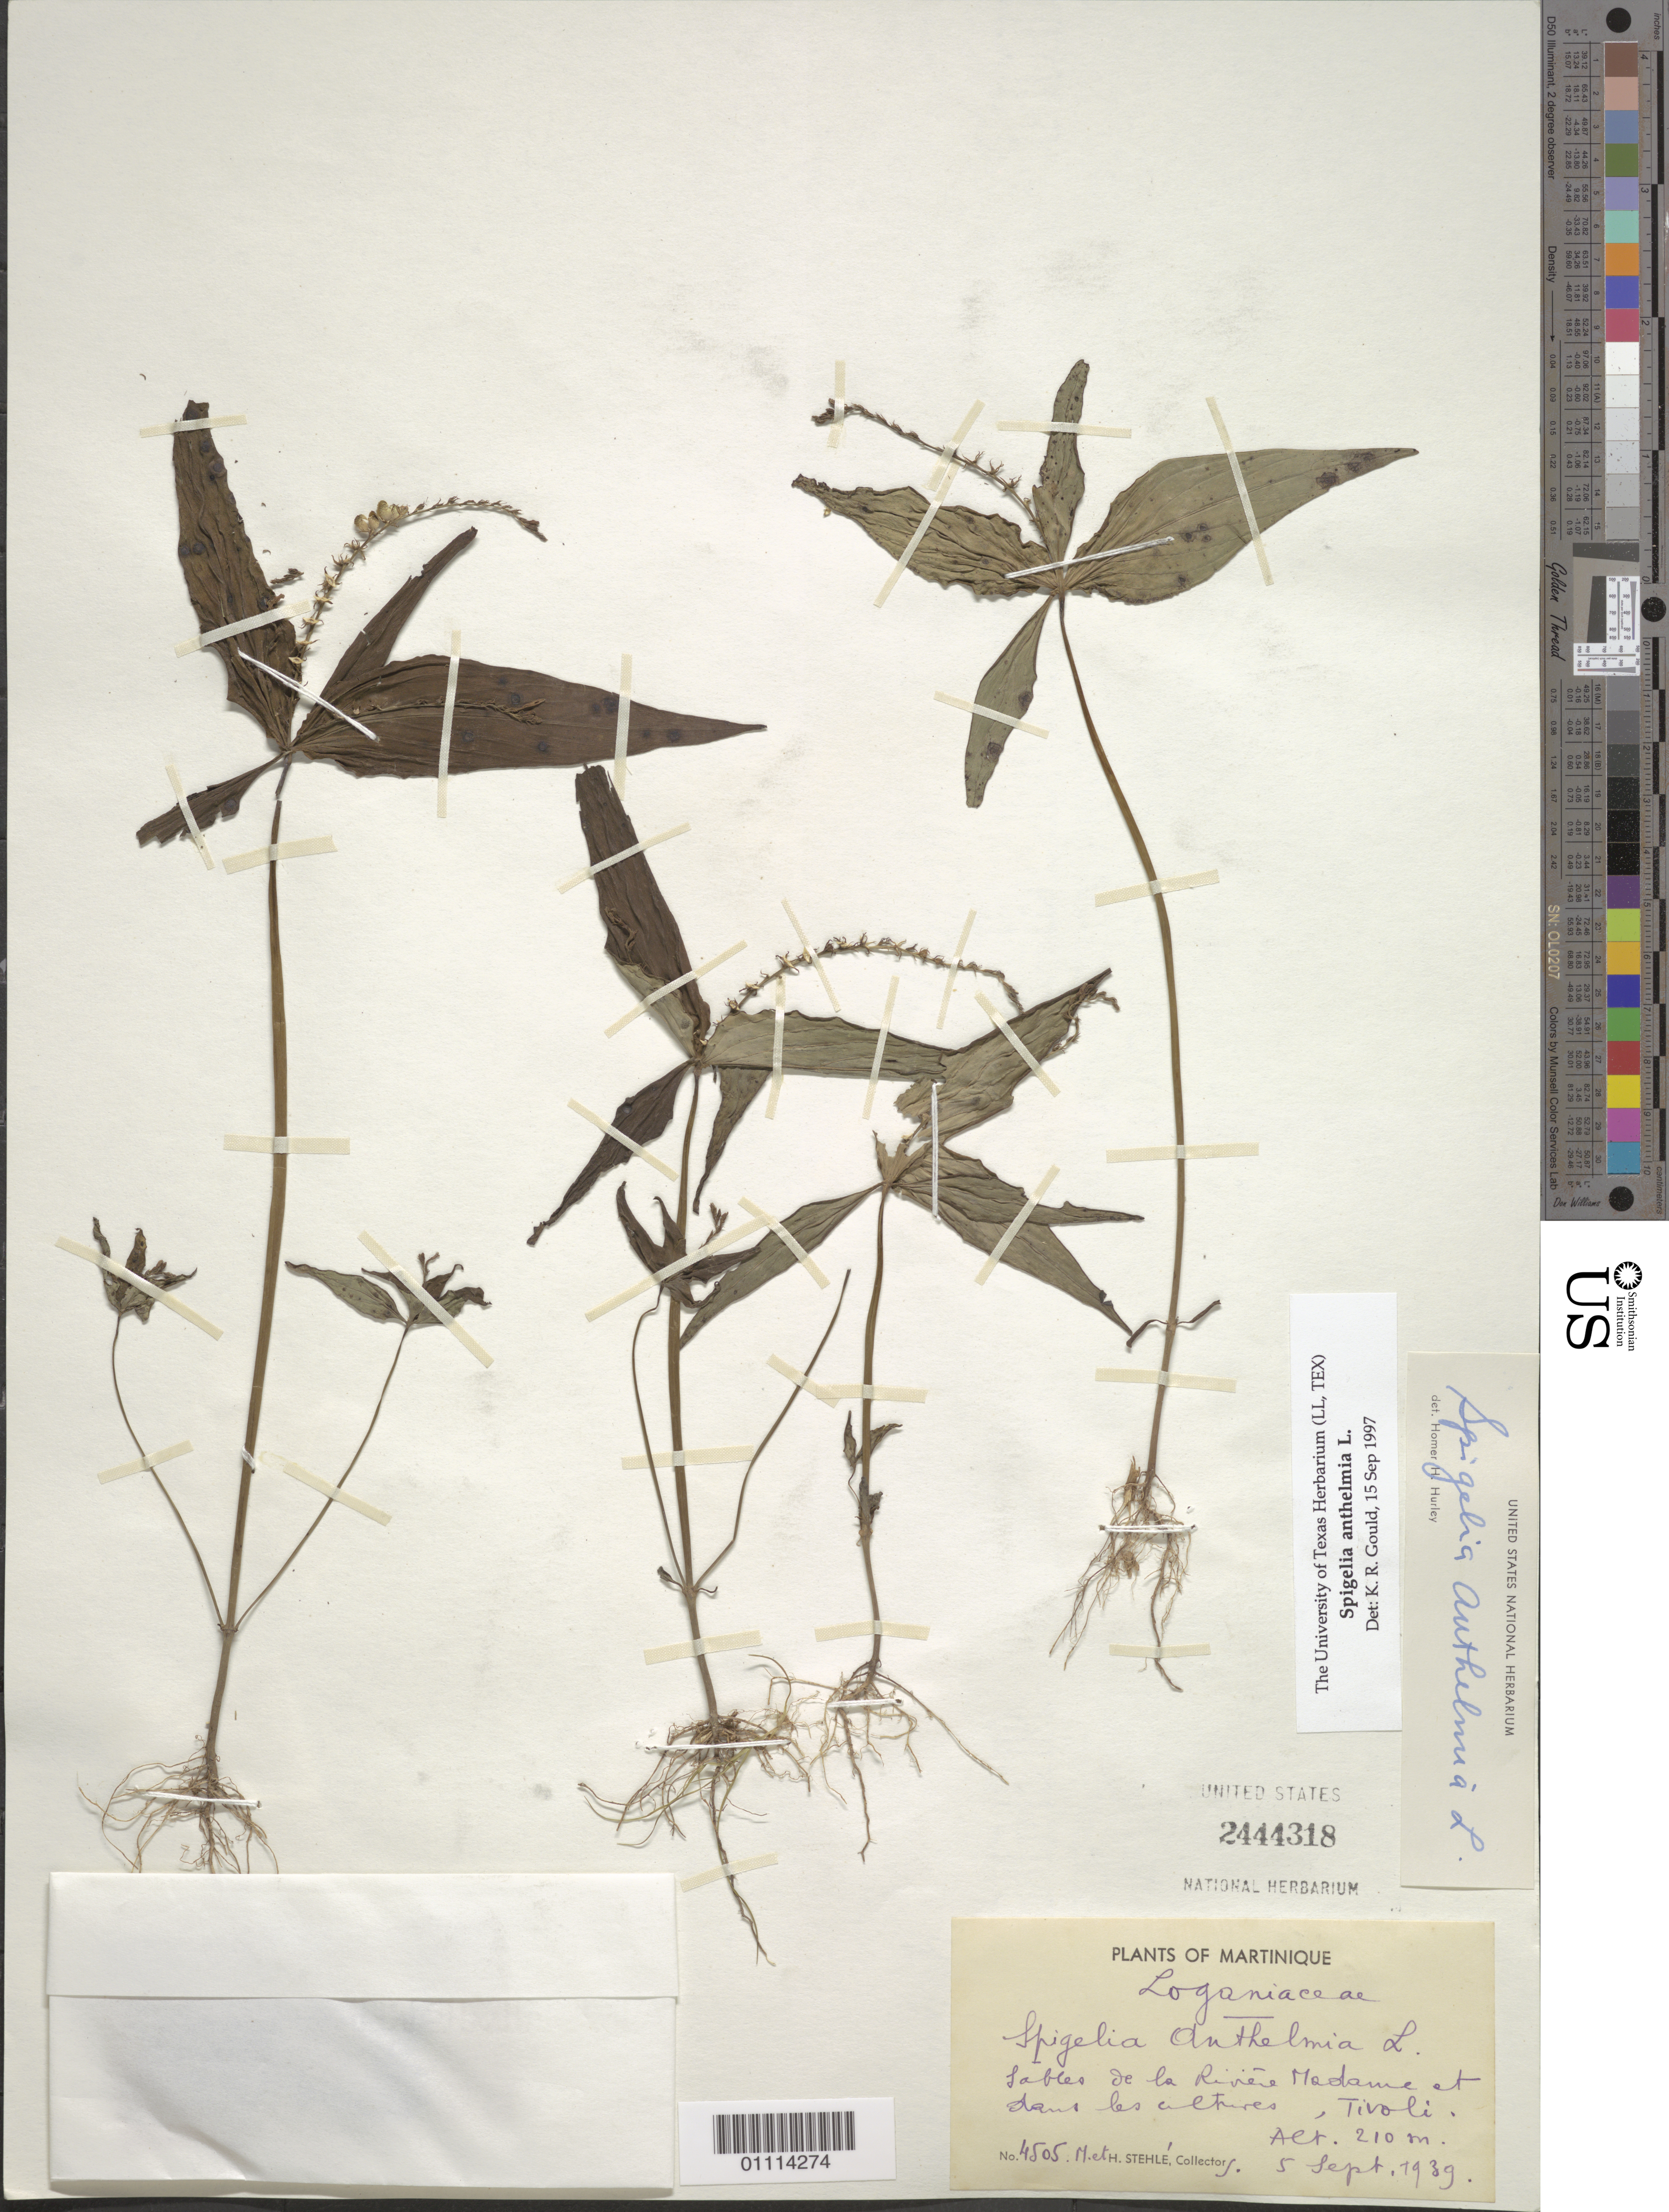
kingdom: Plantae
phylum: Tracheophyta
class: Magnoliopsida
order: Gentianales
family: Loganiaceae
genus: Spigelia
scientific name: Spigelia anthelmia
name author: L.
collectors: H. Stehlé & H. Stehlé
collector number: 4505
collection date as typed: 05 Sep 1939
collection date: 1939-09-05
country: Martinique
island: Martinique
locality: Sables de la Riviere Madame et slaur les cultives Tivoli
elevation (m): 210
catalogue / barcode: US 2444318